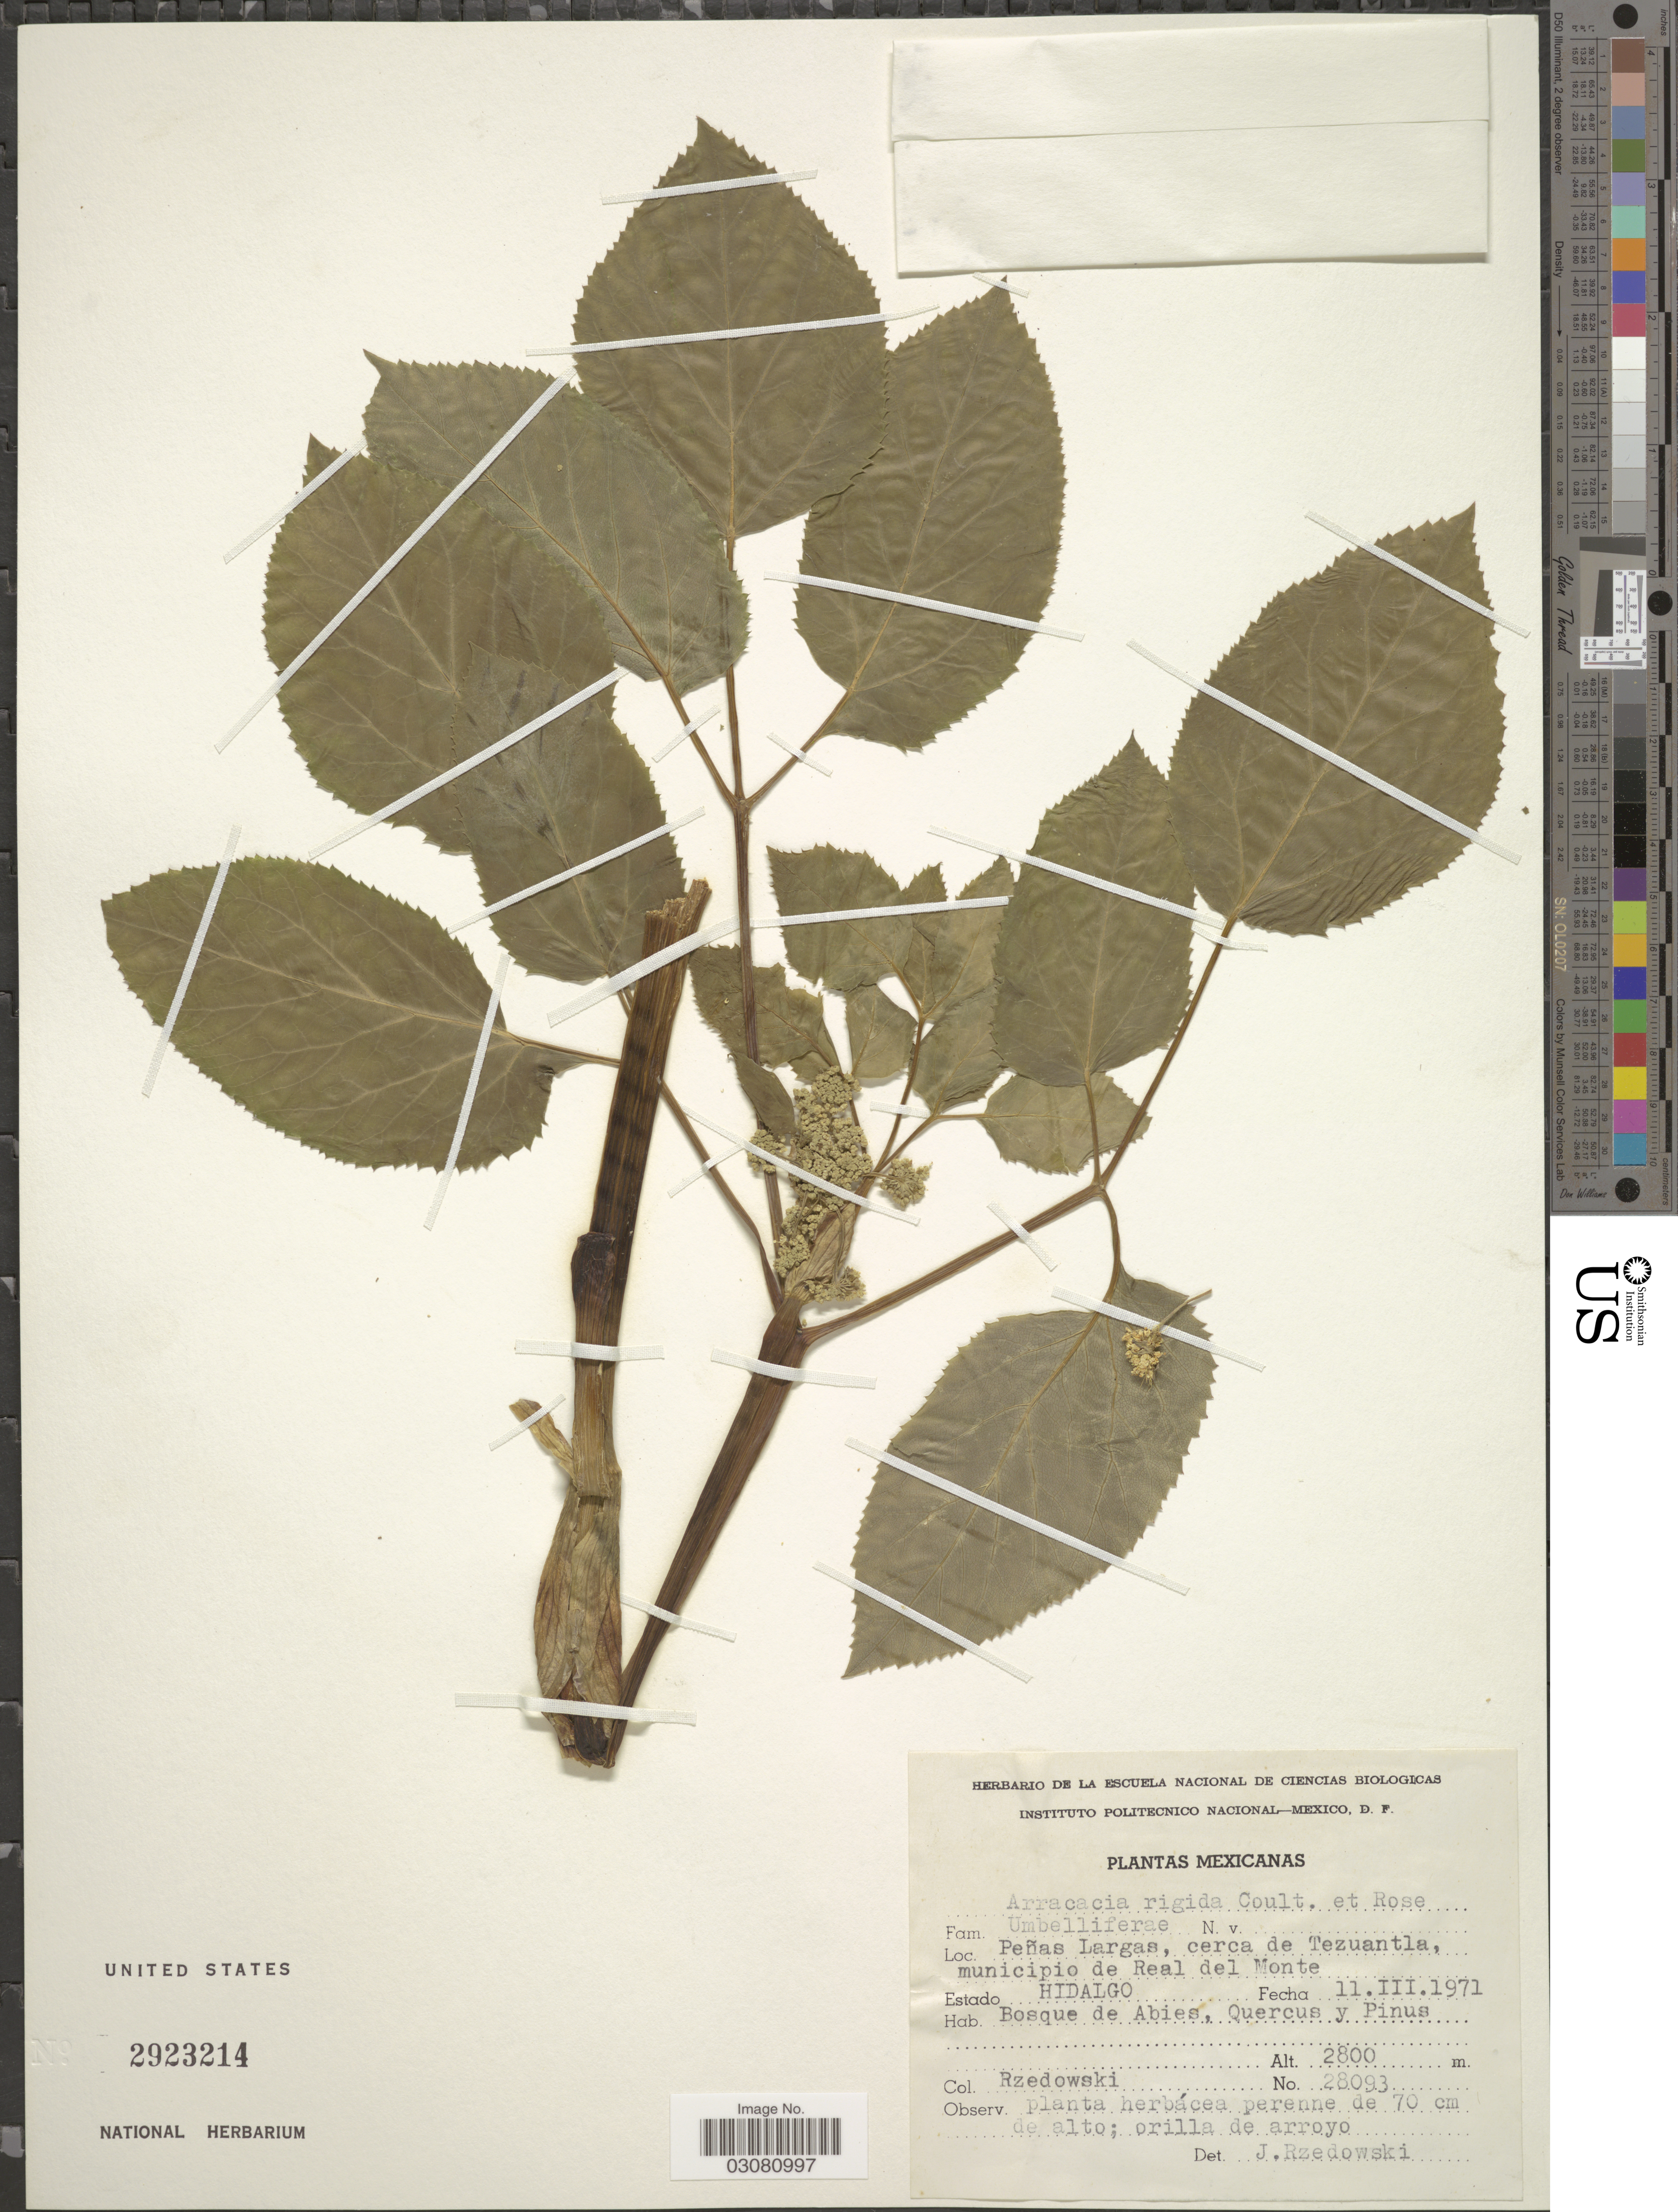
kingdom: Plantae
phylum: Tracheophyta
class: Magnoliopsida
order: Apiales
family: Apiaceae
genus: Arracacia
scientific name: Arracacia rigida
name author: J.M. Coult. & Rose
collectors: Rzedowski, --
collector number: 28093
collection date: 1971-03-11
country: Mexico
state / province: Hidalgo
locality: Peñas Largas, cerca de Tezuantla, municipio de Real del Monte.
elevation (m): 2800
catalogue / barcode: US 2923214